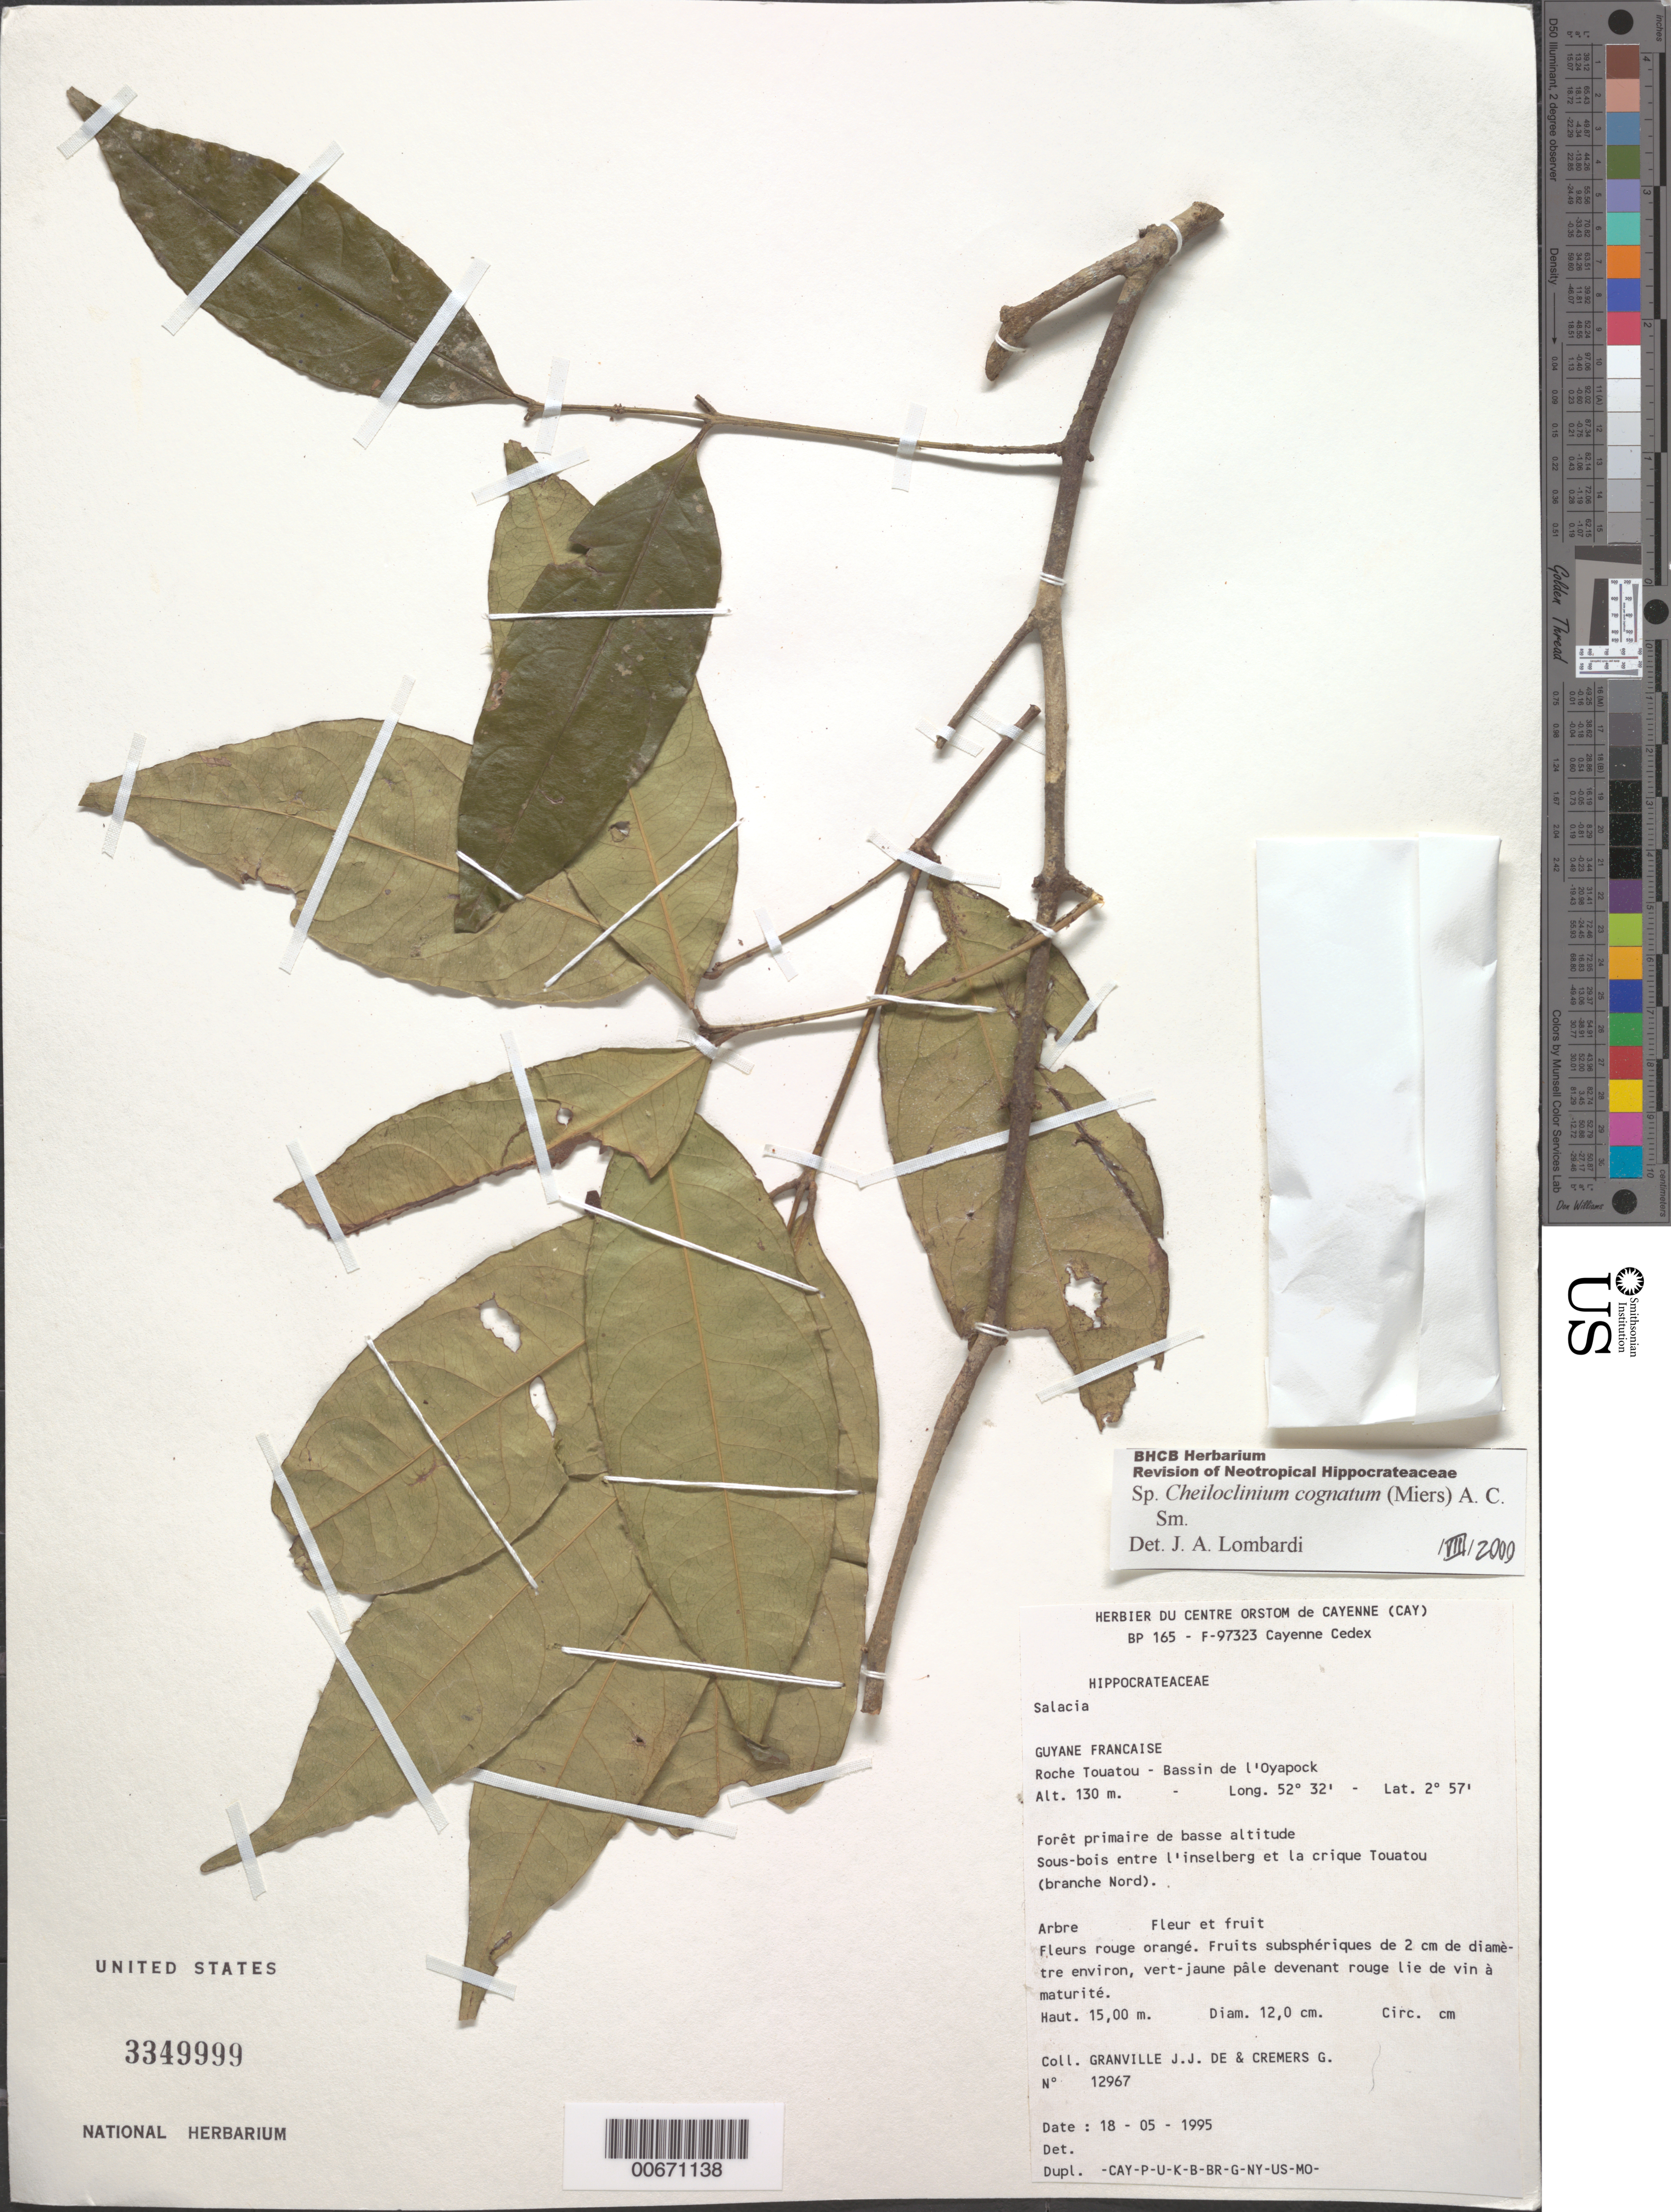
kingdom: Plantae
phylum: Tracheophyta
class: Magnoliopsida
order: Celastrales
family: Celastraceae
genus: Cheiloclinium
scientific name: Cheiloclinium cognatum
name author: (Miers) A.C. Sm.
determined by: Lombardi, Julio A.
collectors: J.-J. de Granville & G. Cremers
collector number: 12967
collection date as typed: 18-May-95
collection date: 1995-05-18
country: French Guiana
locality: Roche Touatou, Bassin de l'Oyapock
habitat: Low altitude primary forest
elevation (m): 130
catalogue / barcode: US 3349999